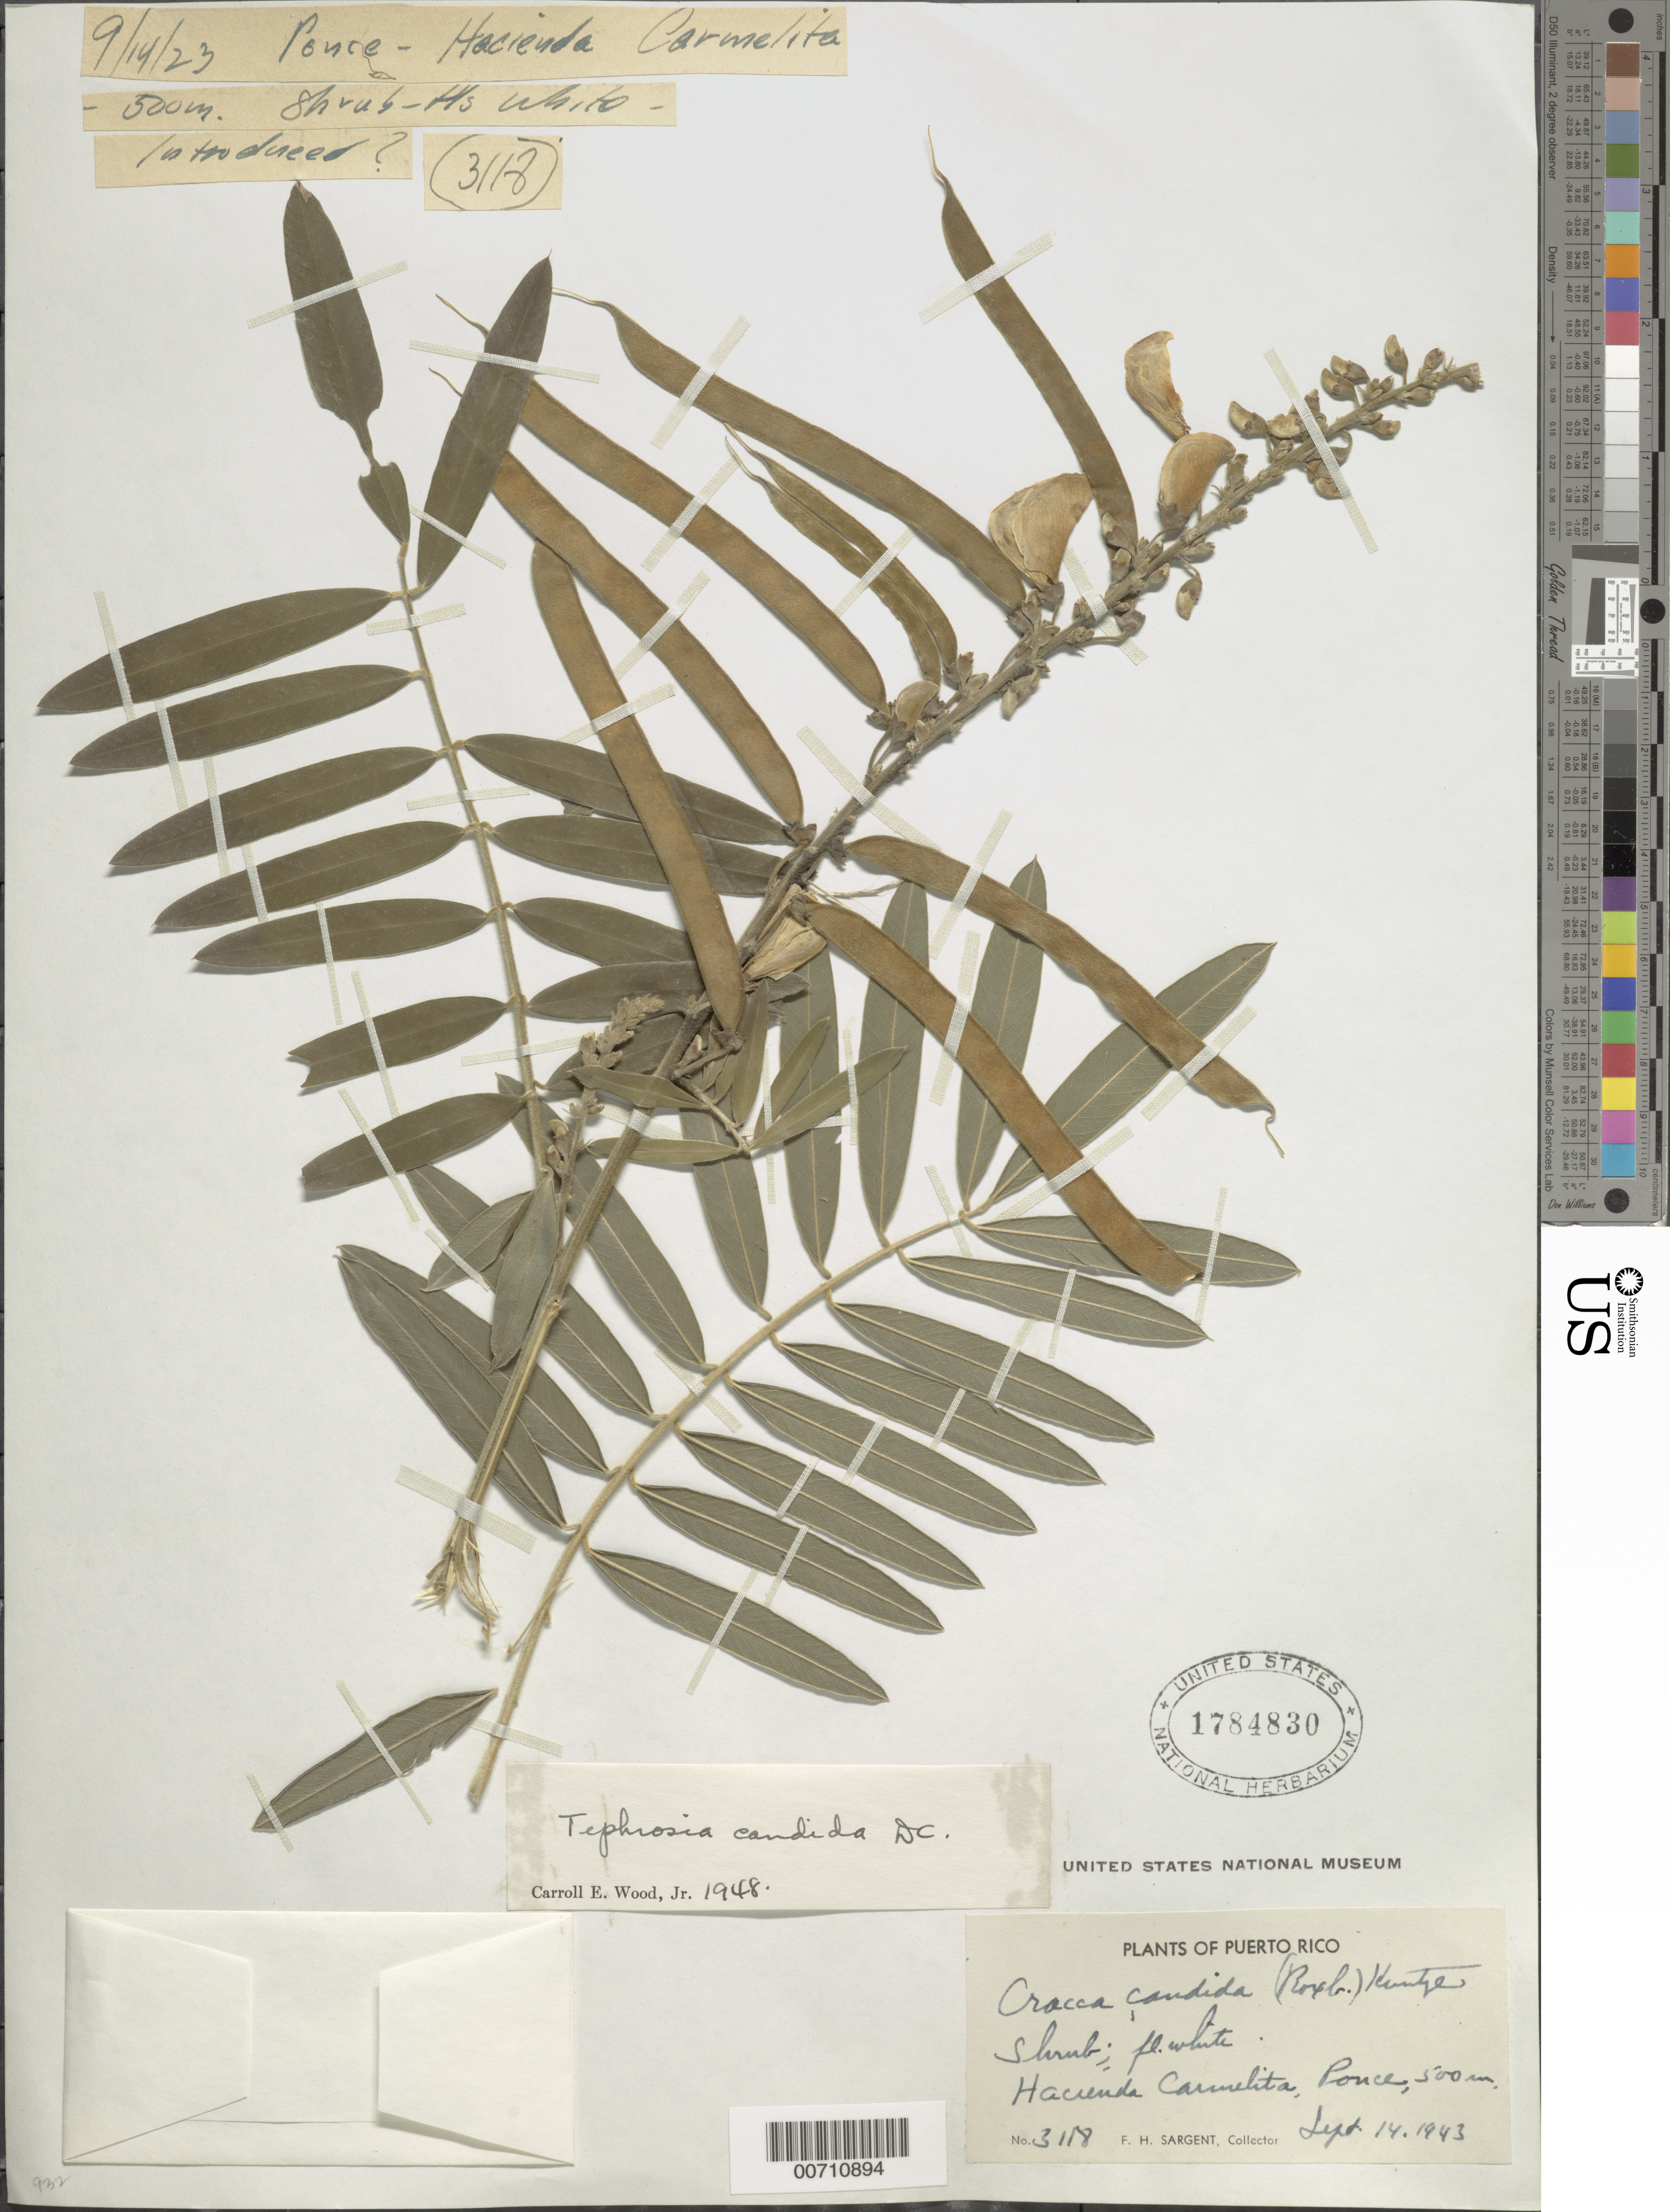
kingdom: Plantae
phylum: Tracheophyta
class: Magnoliopsida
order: Fabales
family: Fabaceae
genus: Tephrosia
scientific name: Tephrosia candida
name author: DC.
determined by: Wood, C. E., Jr.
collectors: F. H. Sargent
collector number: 3118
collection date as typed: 14 Sep 1943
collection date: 1943-09-14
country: Puerto Rico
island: Greater Antilles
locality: Hacienda Carmelita, Ponce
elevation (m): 500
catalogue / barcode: US 1784830